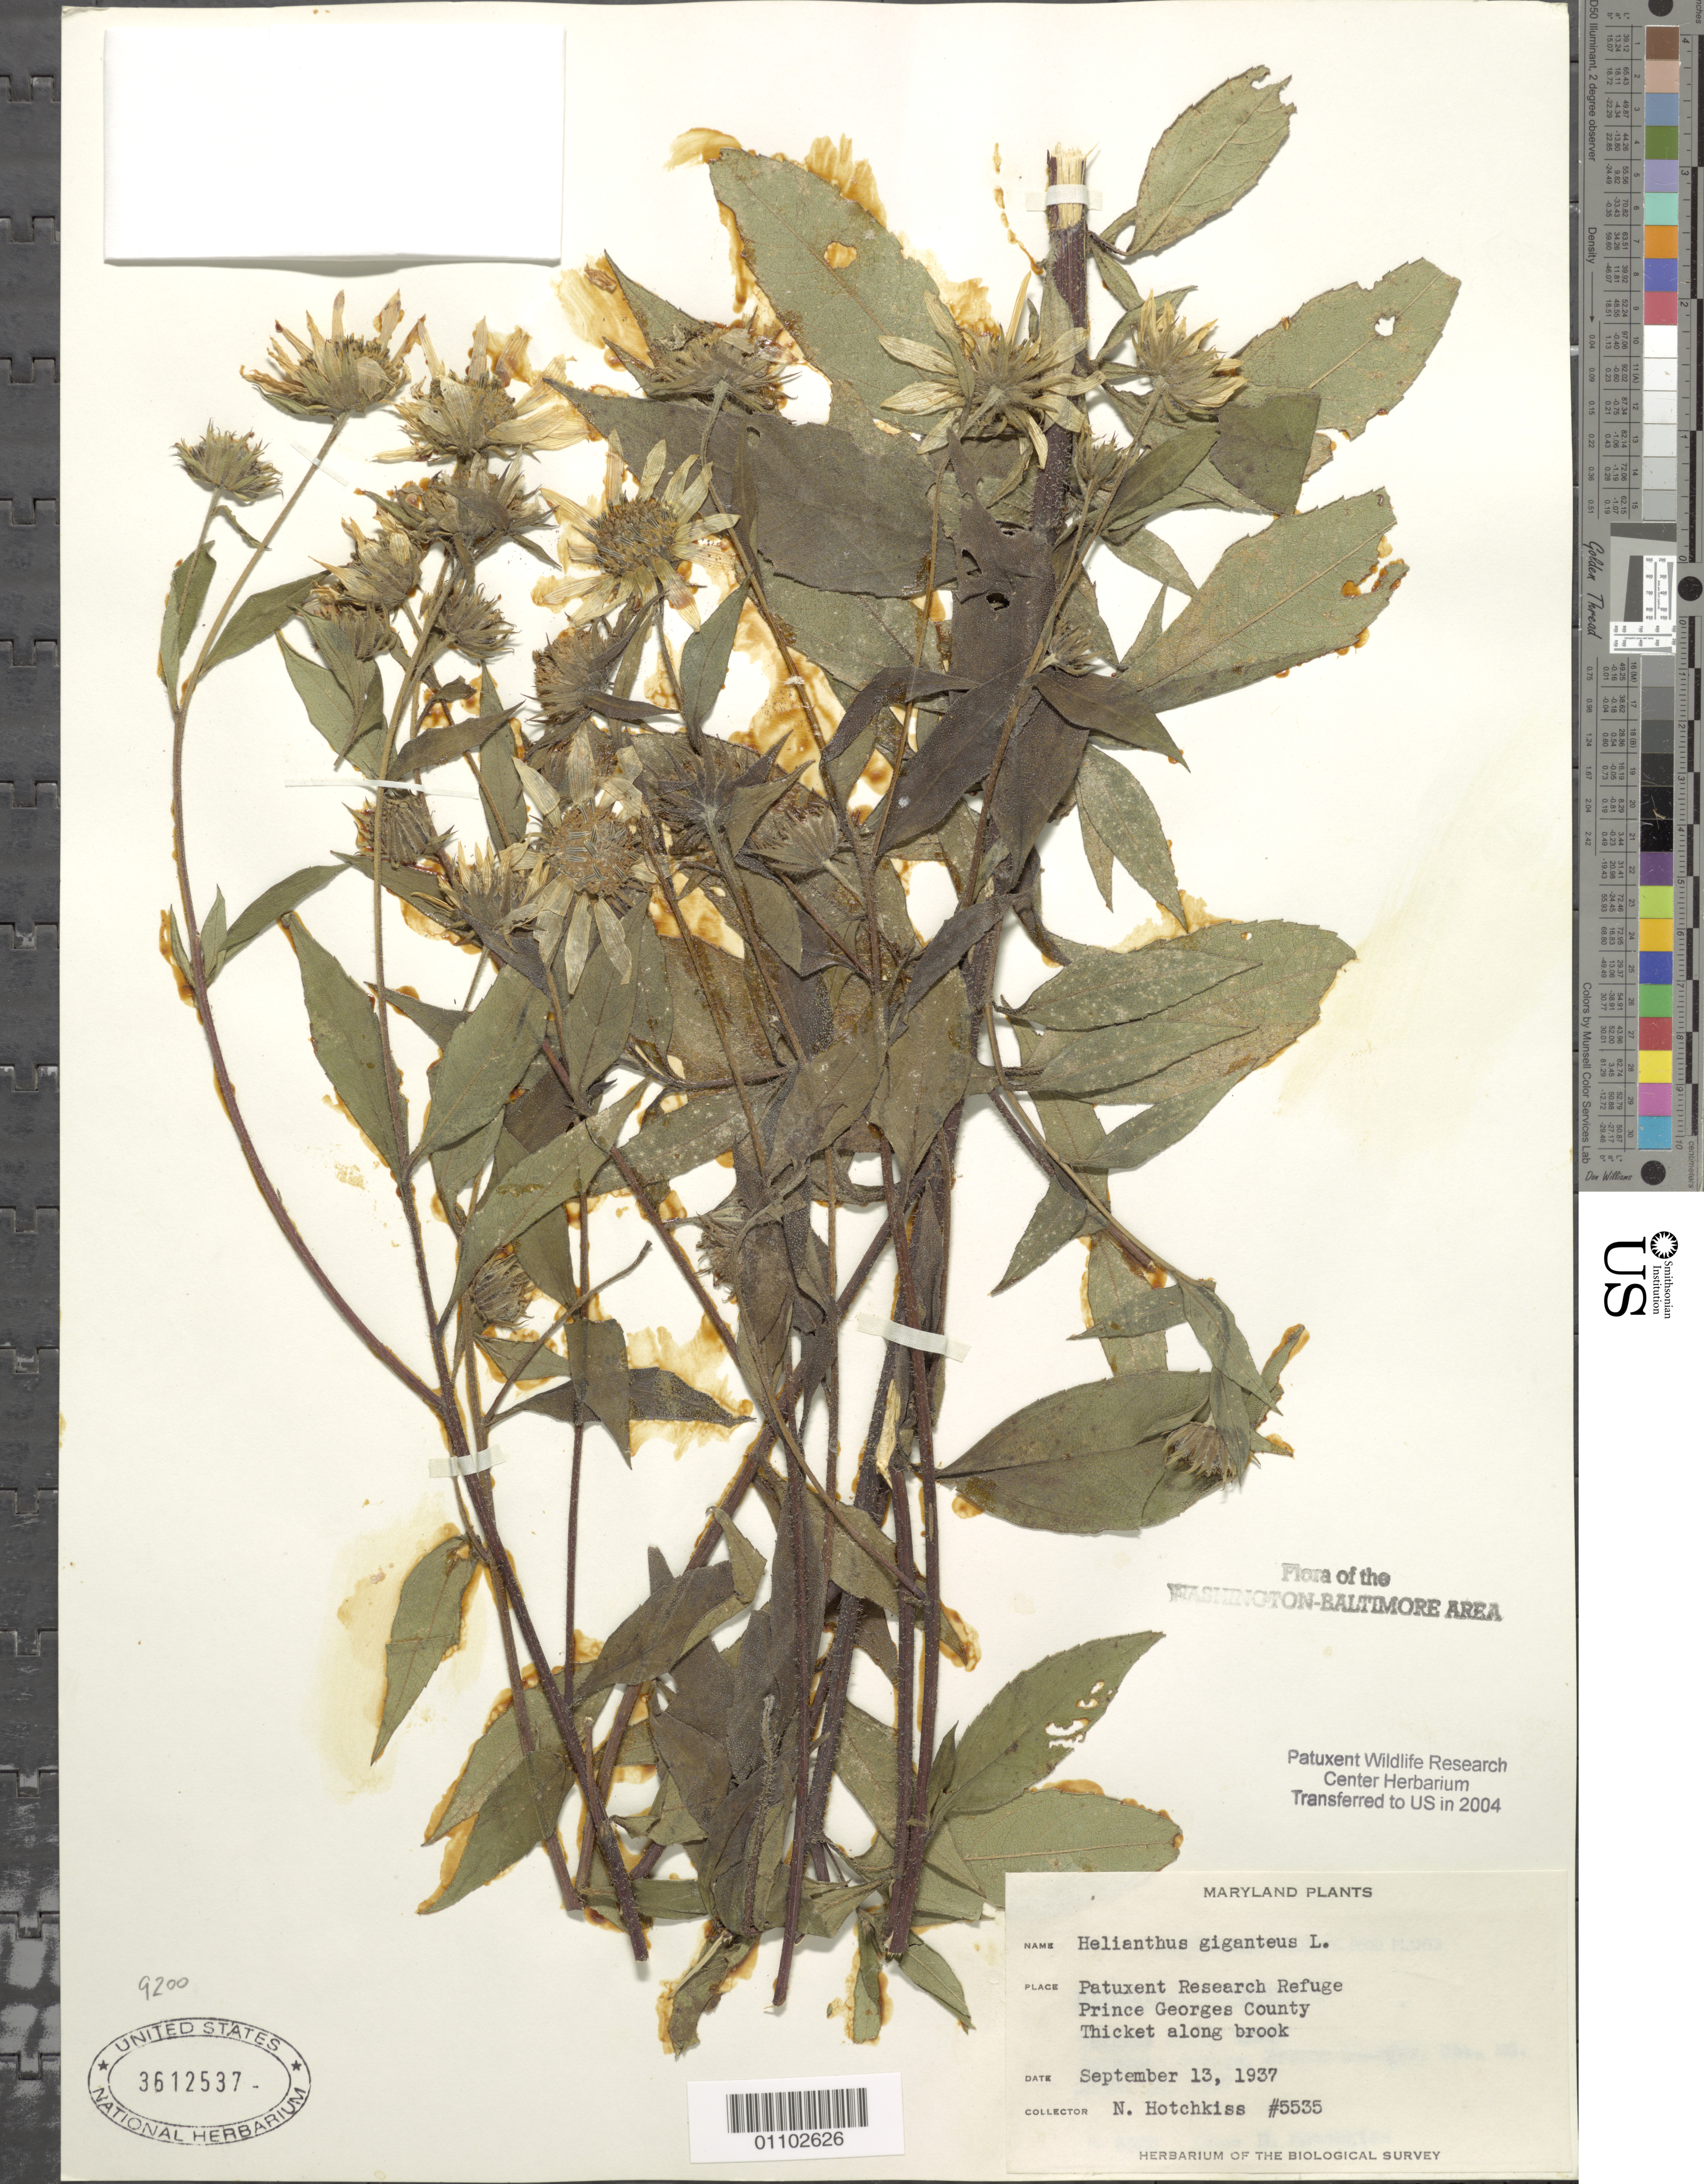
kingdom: Plantae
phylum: Tracheophyta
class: Magnoliopsida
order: Asterales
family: Asteraceae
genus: Helianthus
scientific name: Helianthus giganteus subsp. giganteus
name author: L.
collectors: N. Hotchkiss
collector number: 5535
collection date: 1937-09-13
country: United States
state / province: Maryland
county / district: Prince George's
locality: Patuxent Research Refuge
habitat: Thicket along brook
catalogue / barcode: US 3612537